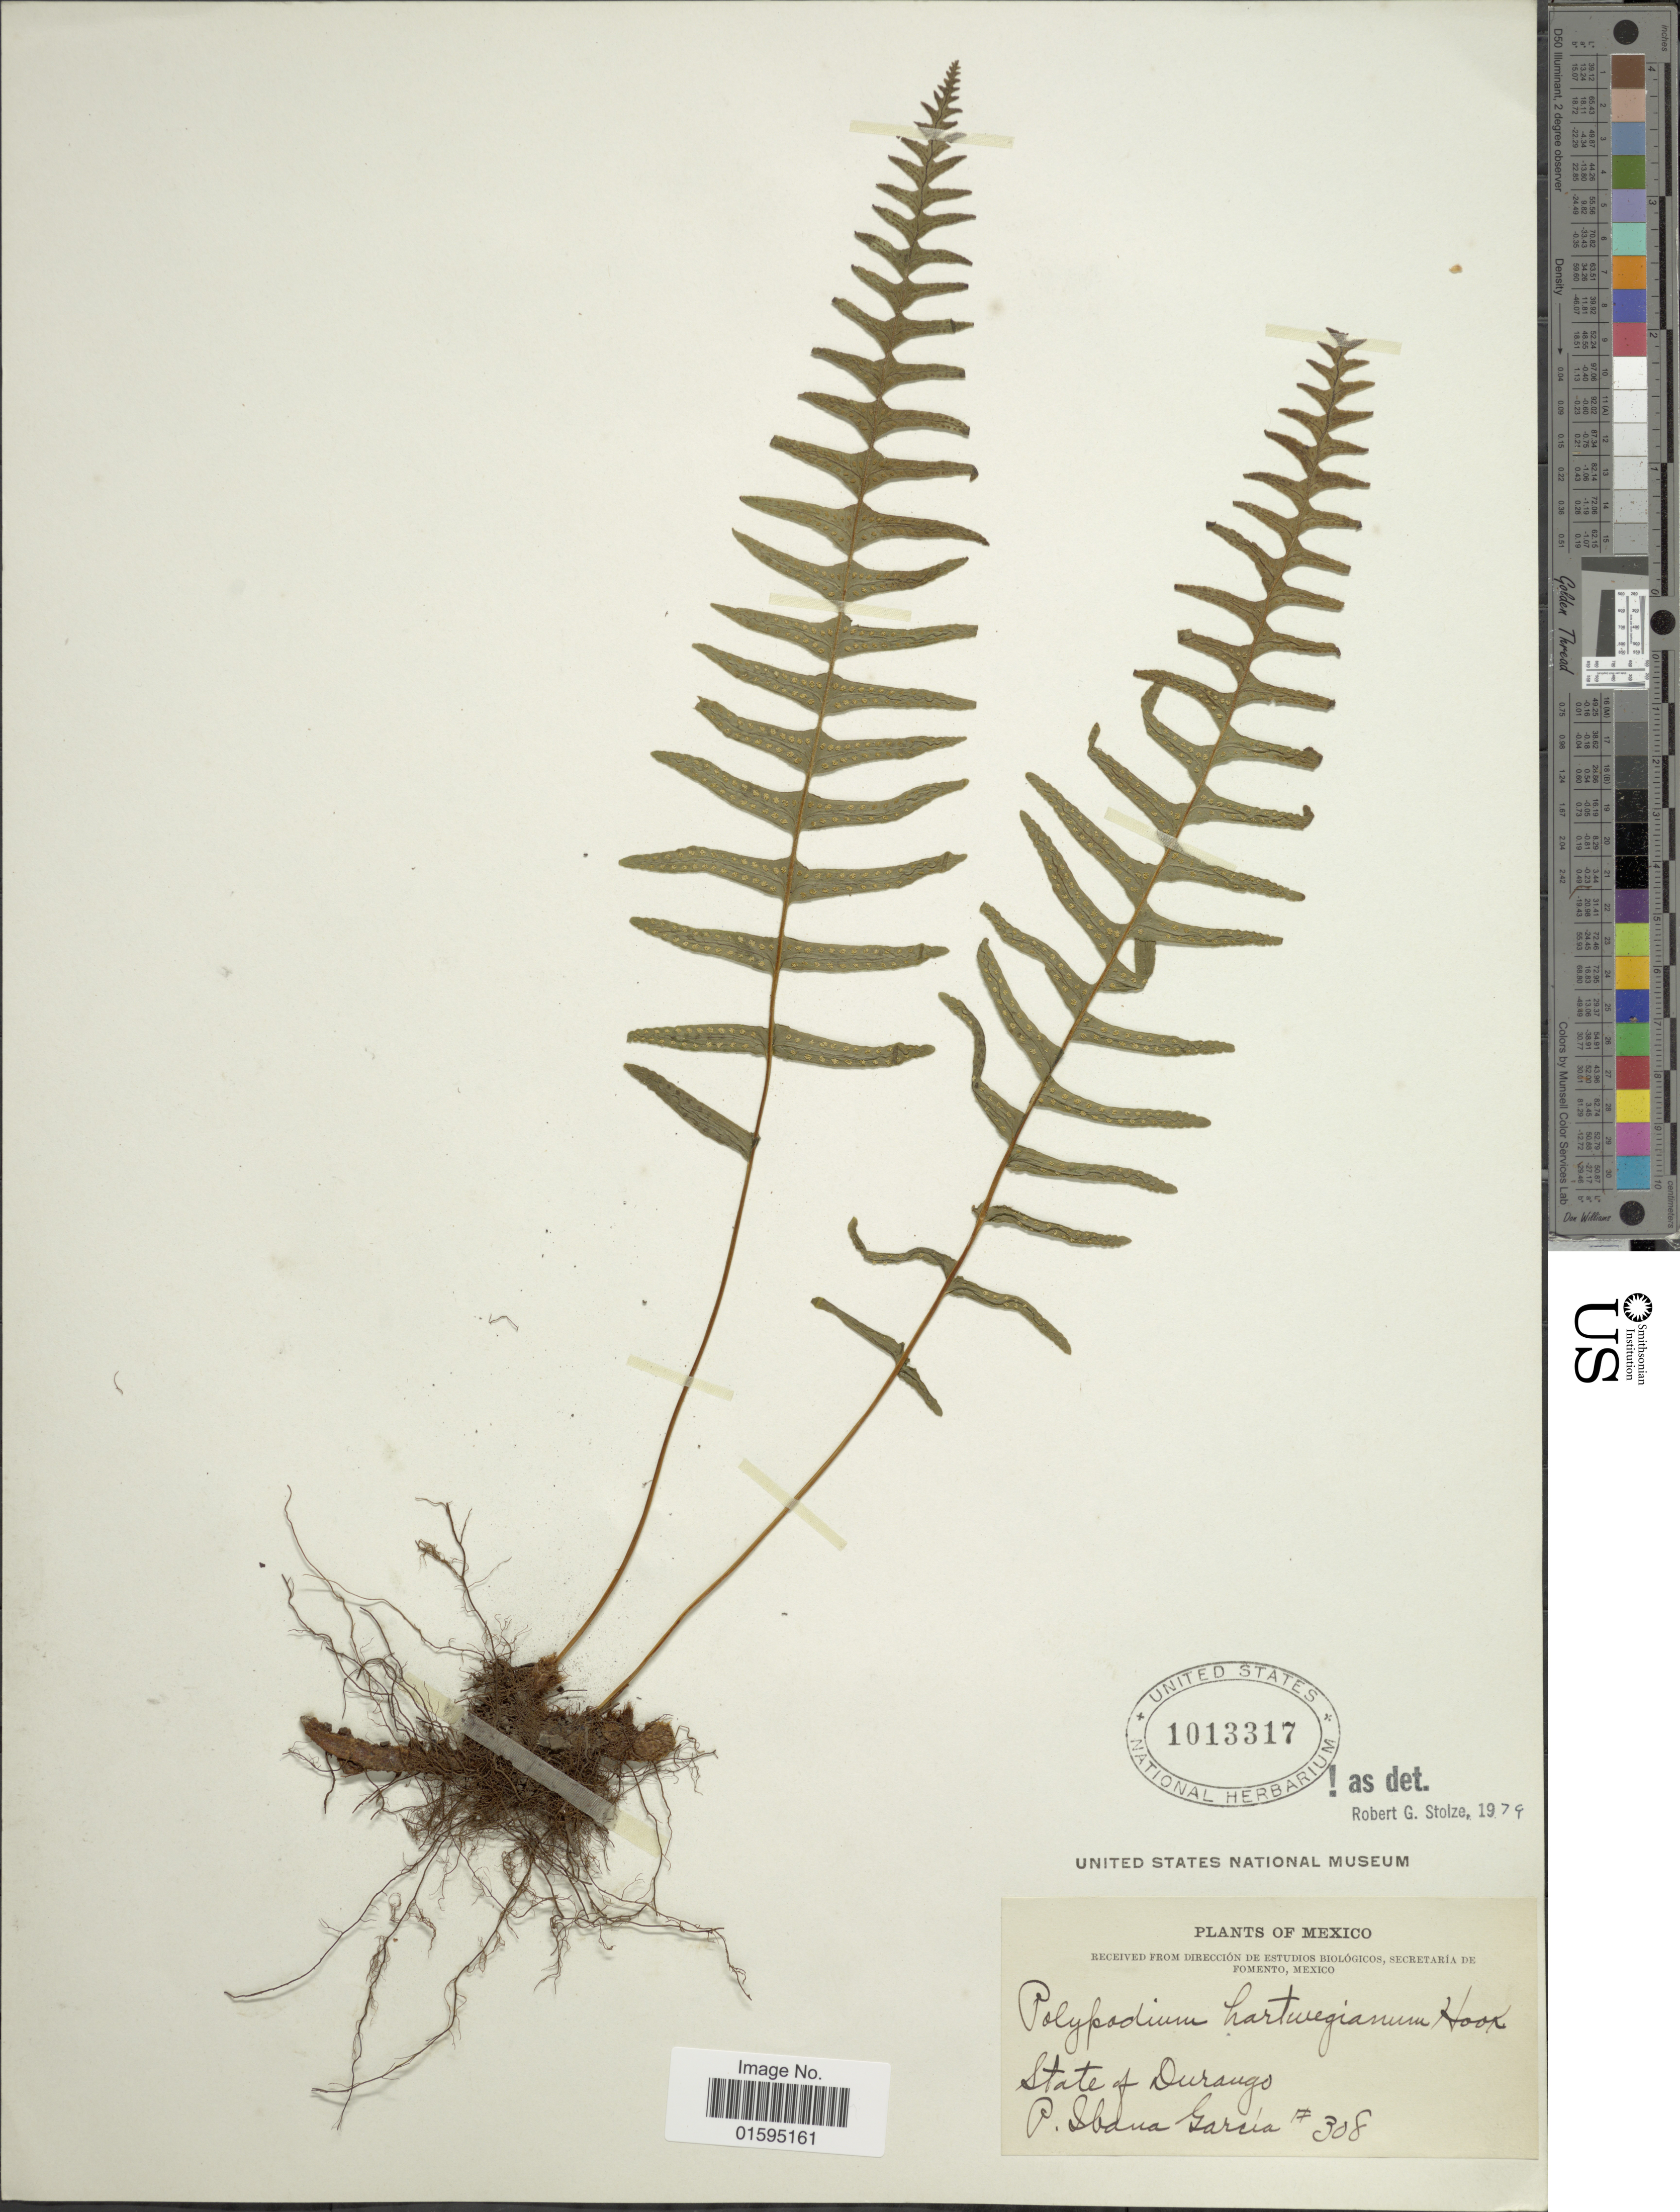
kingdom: Plantae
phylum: Tracheophyta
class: Polypodiopsida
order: Polypodiales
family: Polypodiaceae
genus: Polypodium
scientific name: Polypodium hartwegianum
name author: Hook.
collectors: P. Ibana-García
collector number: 308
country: Mexico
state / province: Durango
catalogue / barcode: US 1013317